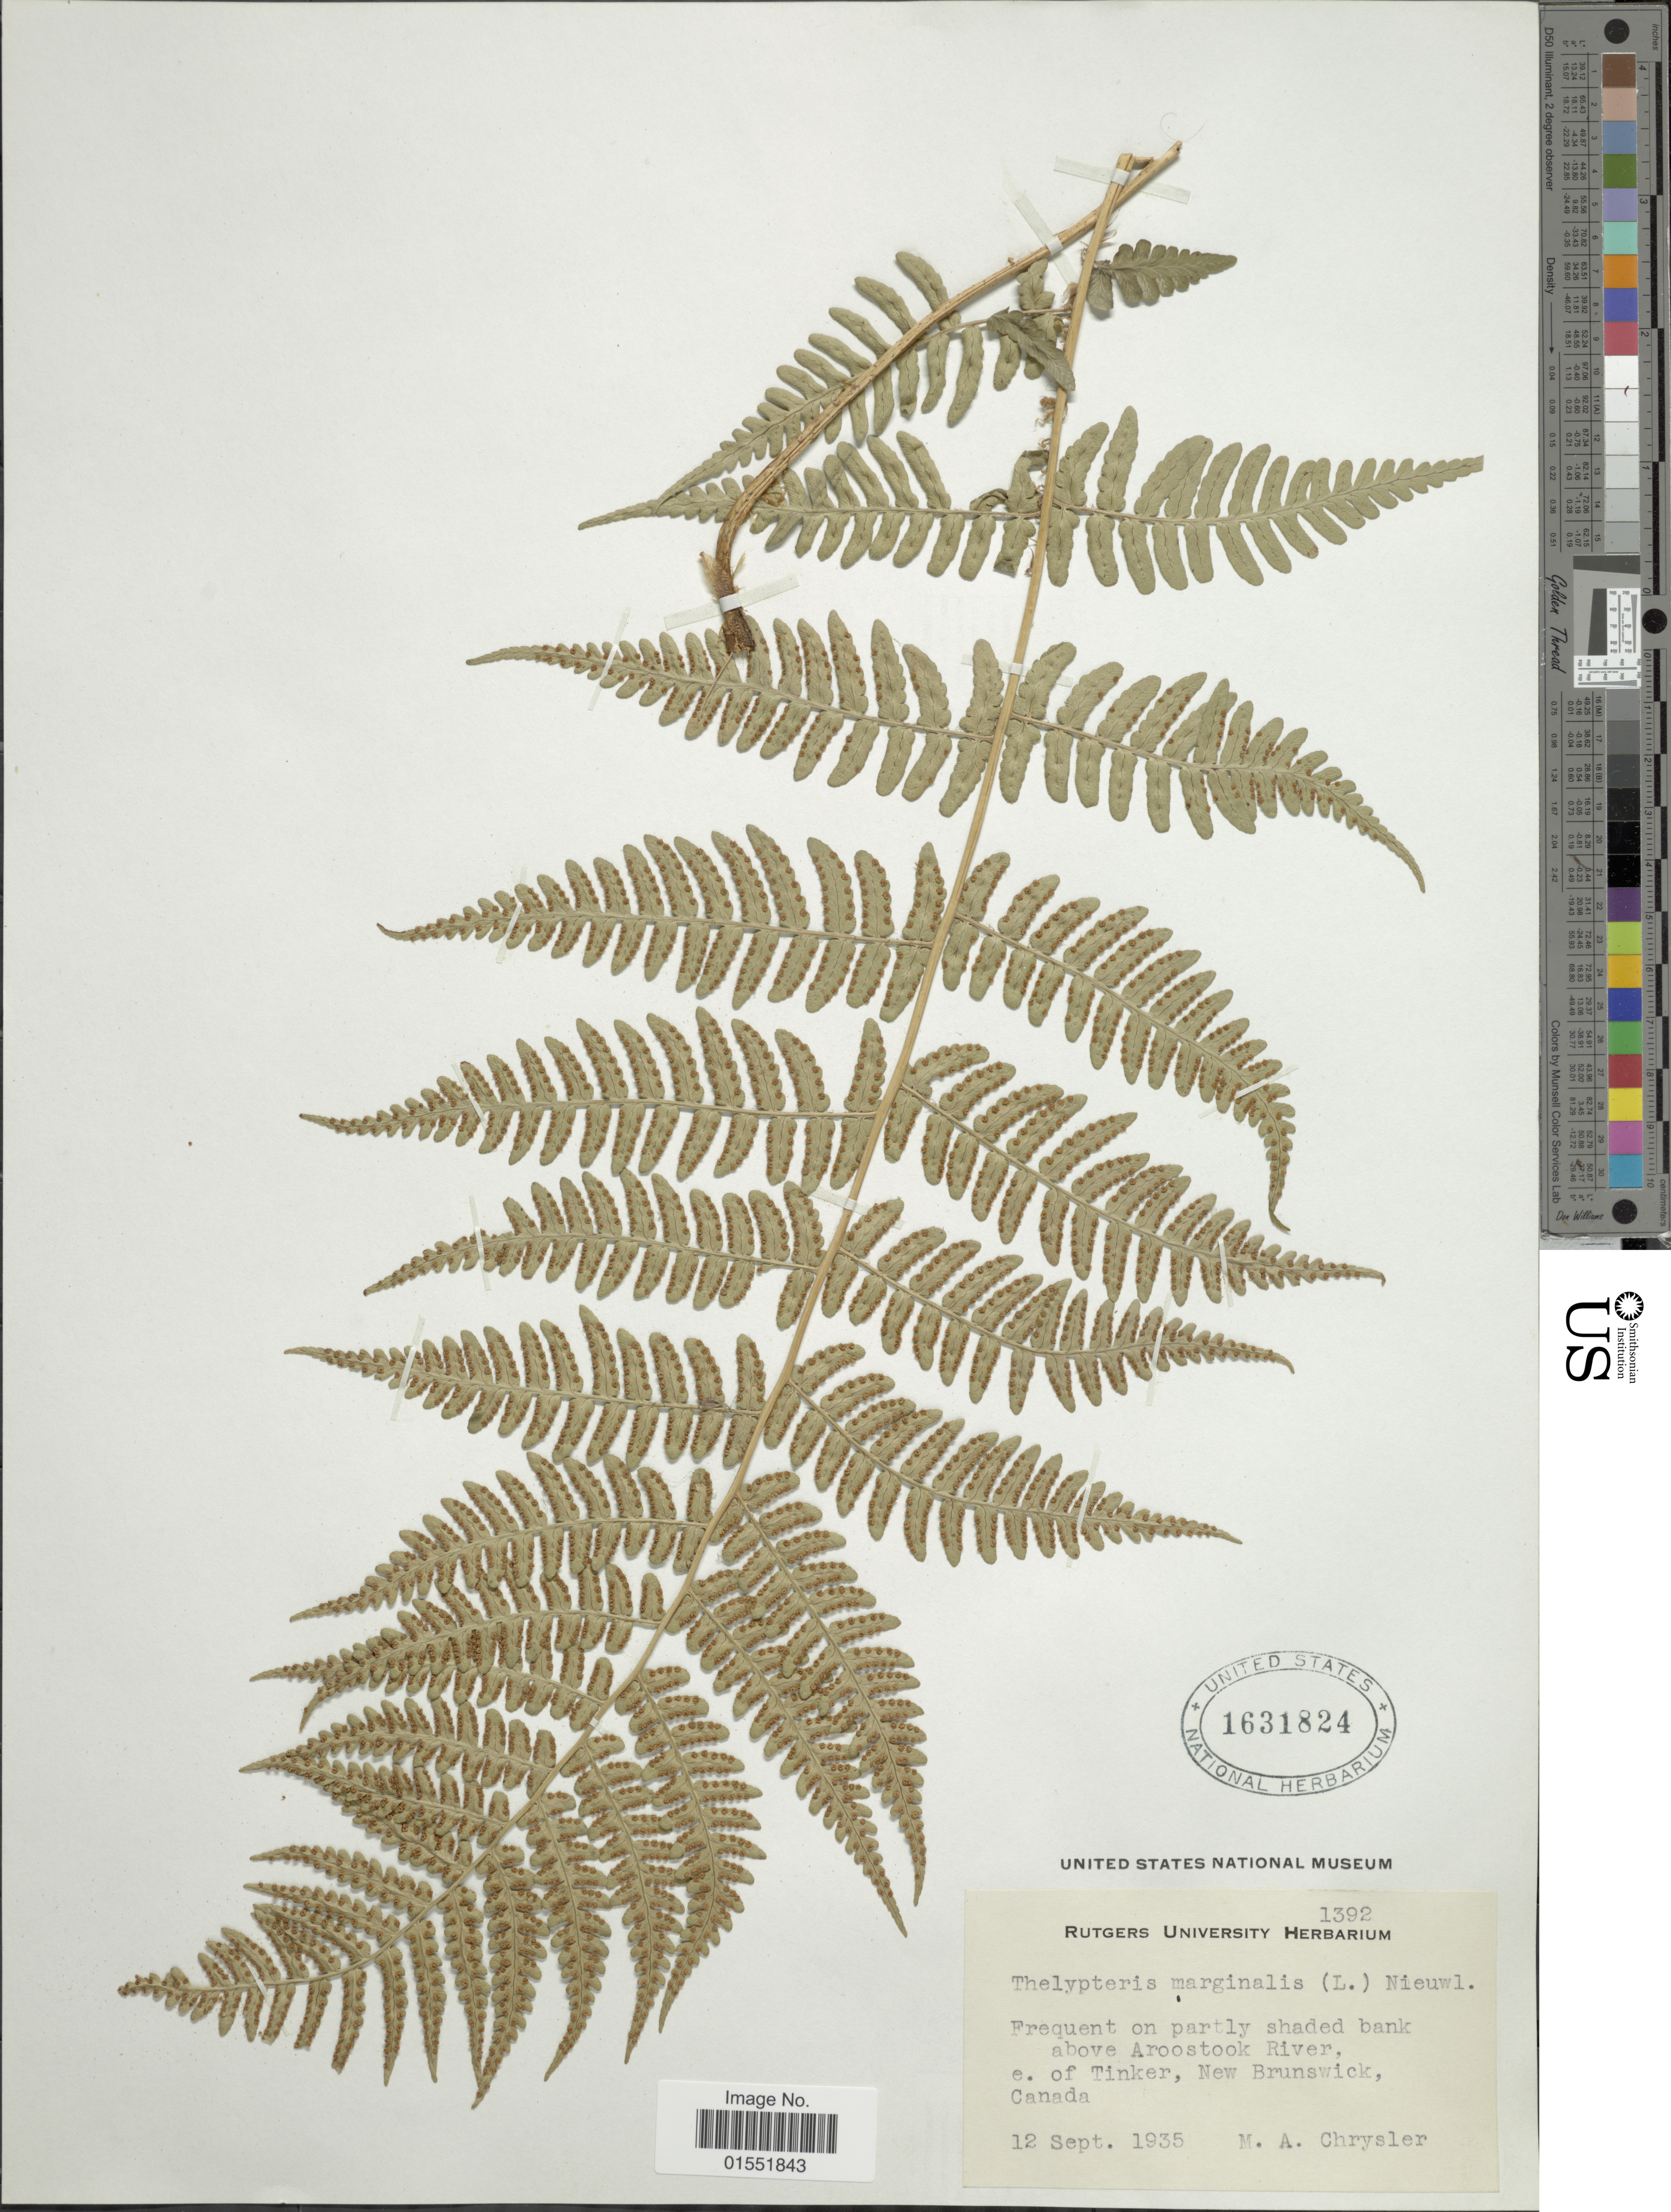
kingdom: Plantae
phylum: Tracheophyta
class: Polypodiopsida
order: Polypodiales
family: Dryopteridaceae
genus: Dryopteris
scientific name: Dryopteris marginalis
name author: (L.) A. Gray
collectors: M. A. Chrysler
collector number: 1392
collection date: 1935-09-12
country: Canada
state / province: New Brunswick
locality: Above Aroostook River, e. of Tinker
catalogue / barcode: US 1631824